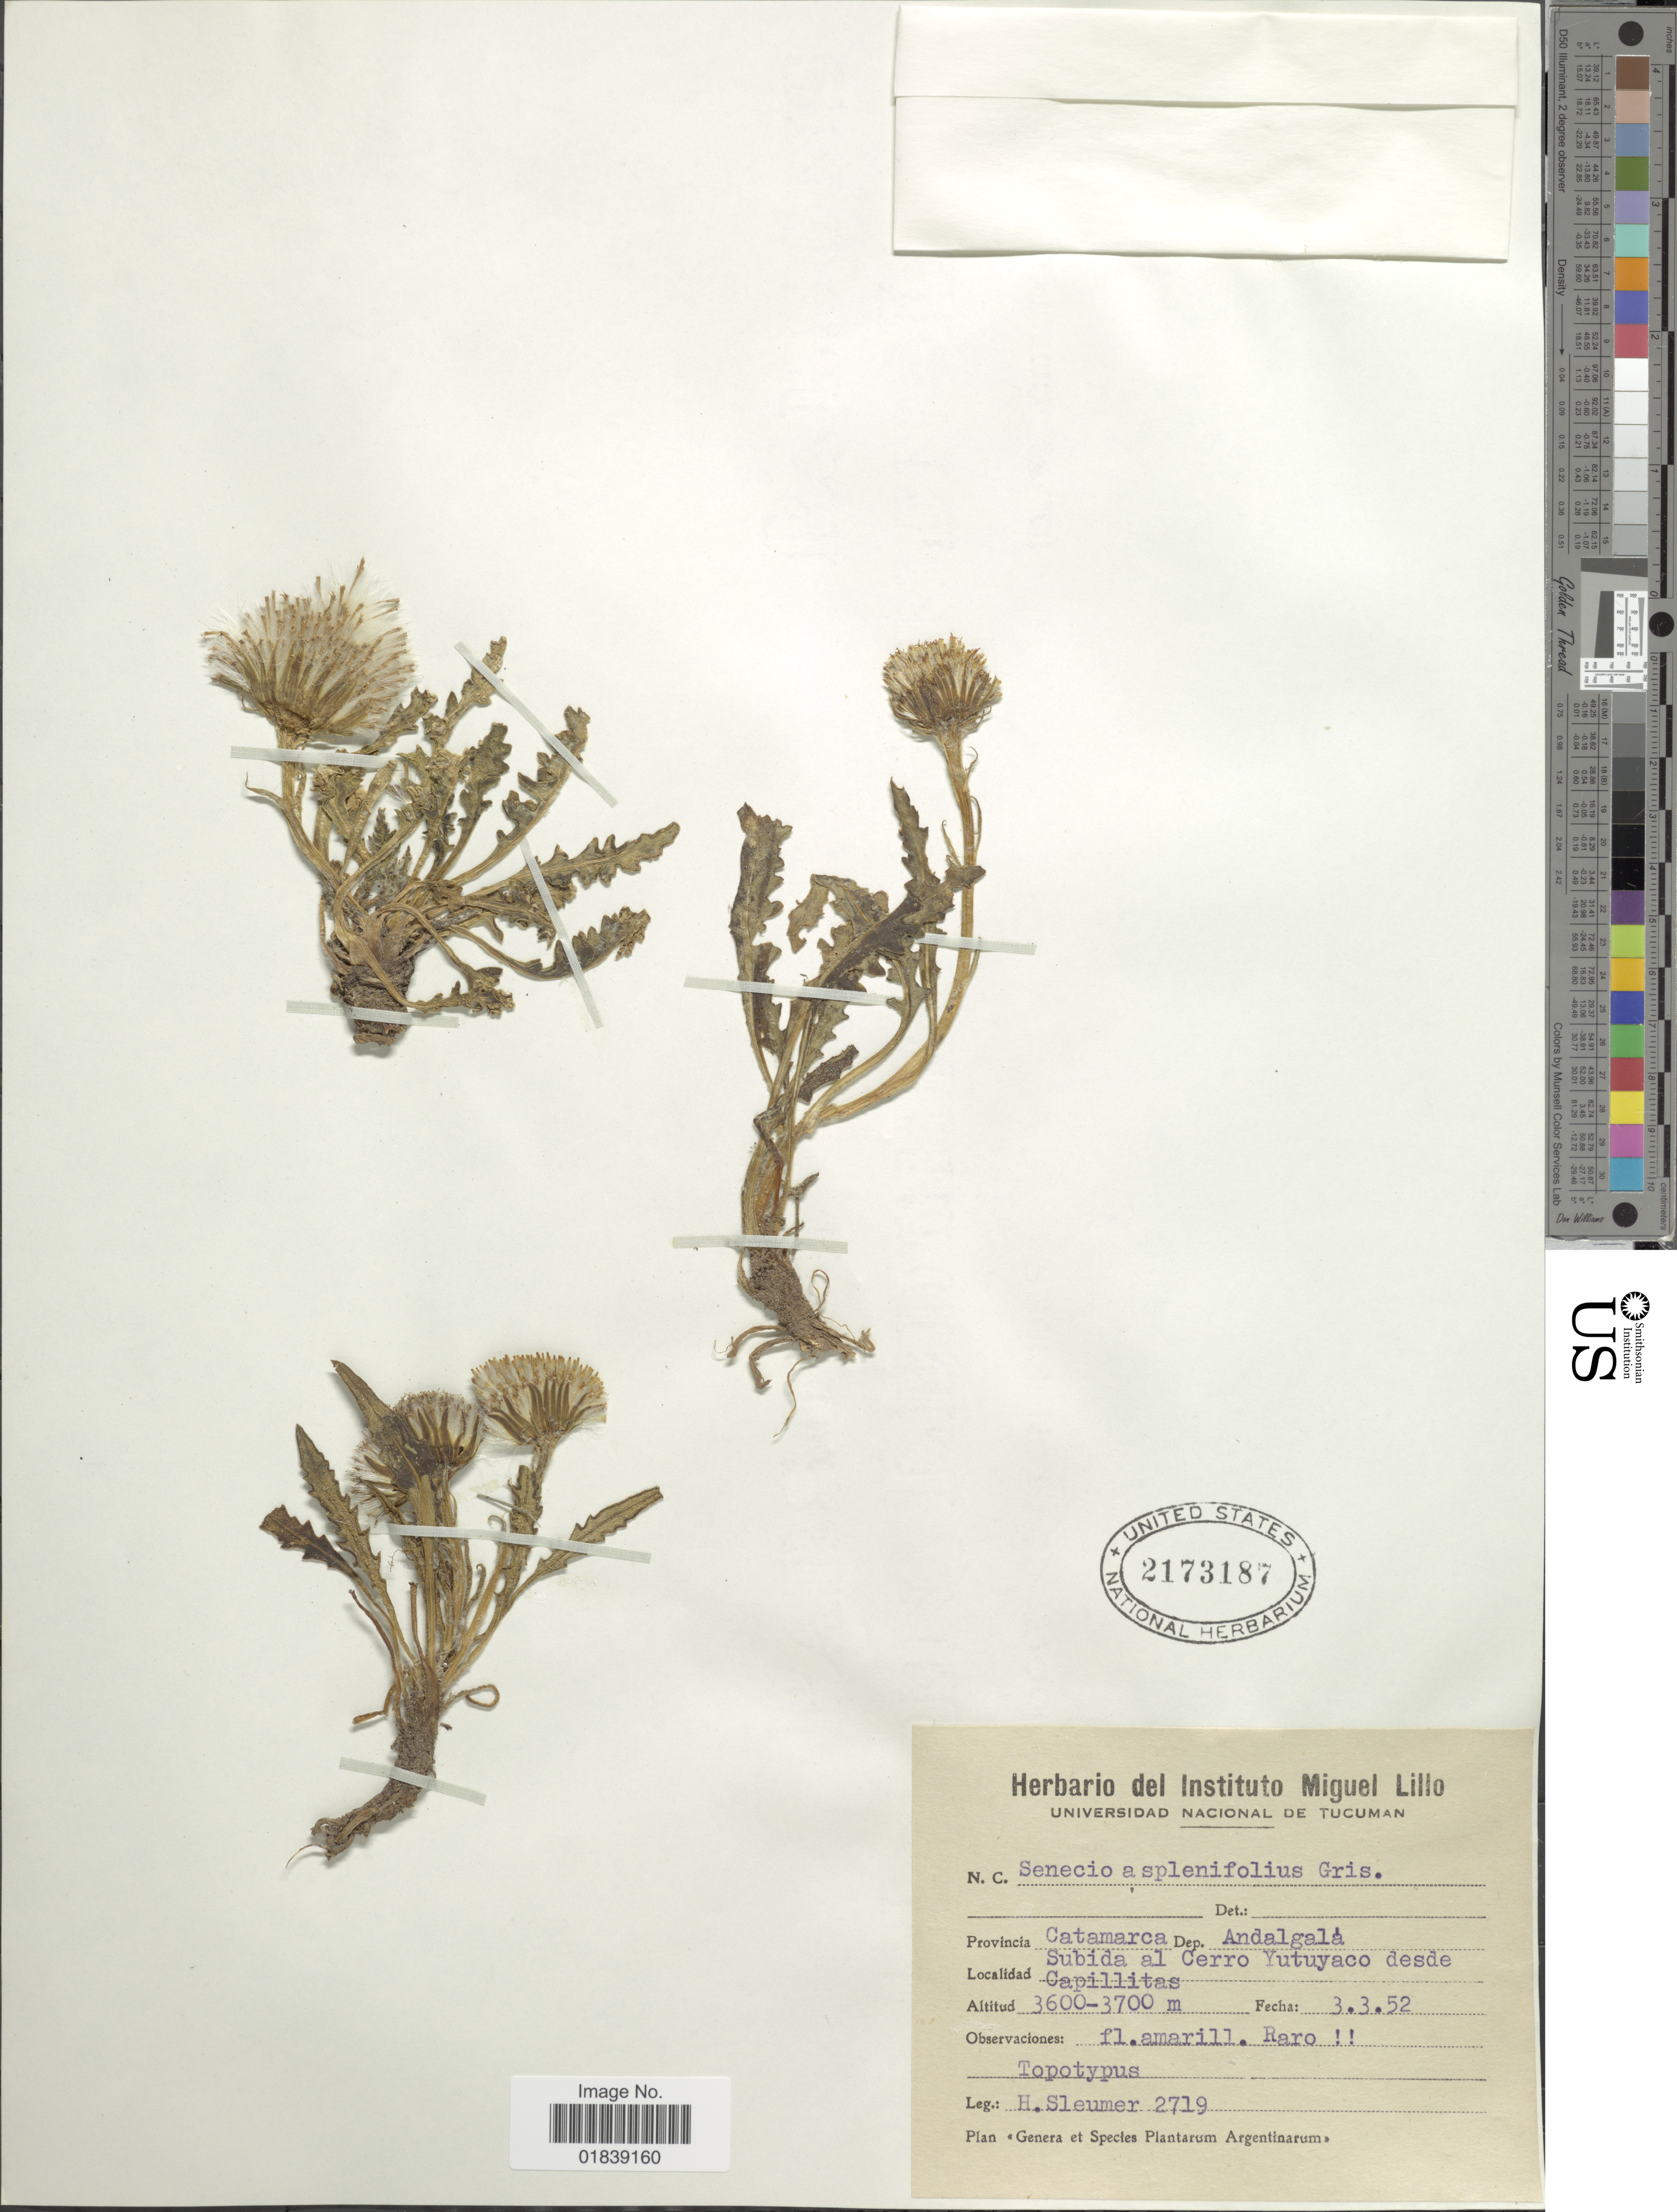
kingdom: Plantae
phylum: Tracheophyta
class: Magnoliopsida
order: Asterales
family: Asteraceae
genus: Senecio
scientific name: Senecio asplenifolius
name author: Griseb.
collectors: H. O. Sleumer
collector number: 2719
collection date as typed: Transcribed d/m/y: 3/3/52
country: Argentina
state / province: Catamarca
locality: Dep. Andalgala, subida al Cerro Yutuyaco desde Capillitas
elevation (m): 3600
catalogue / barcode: US 2173187